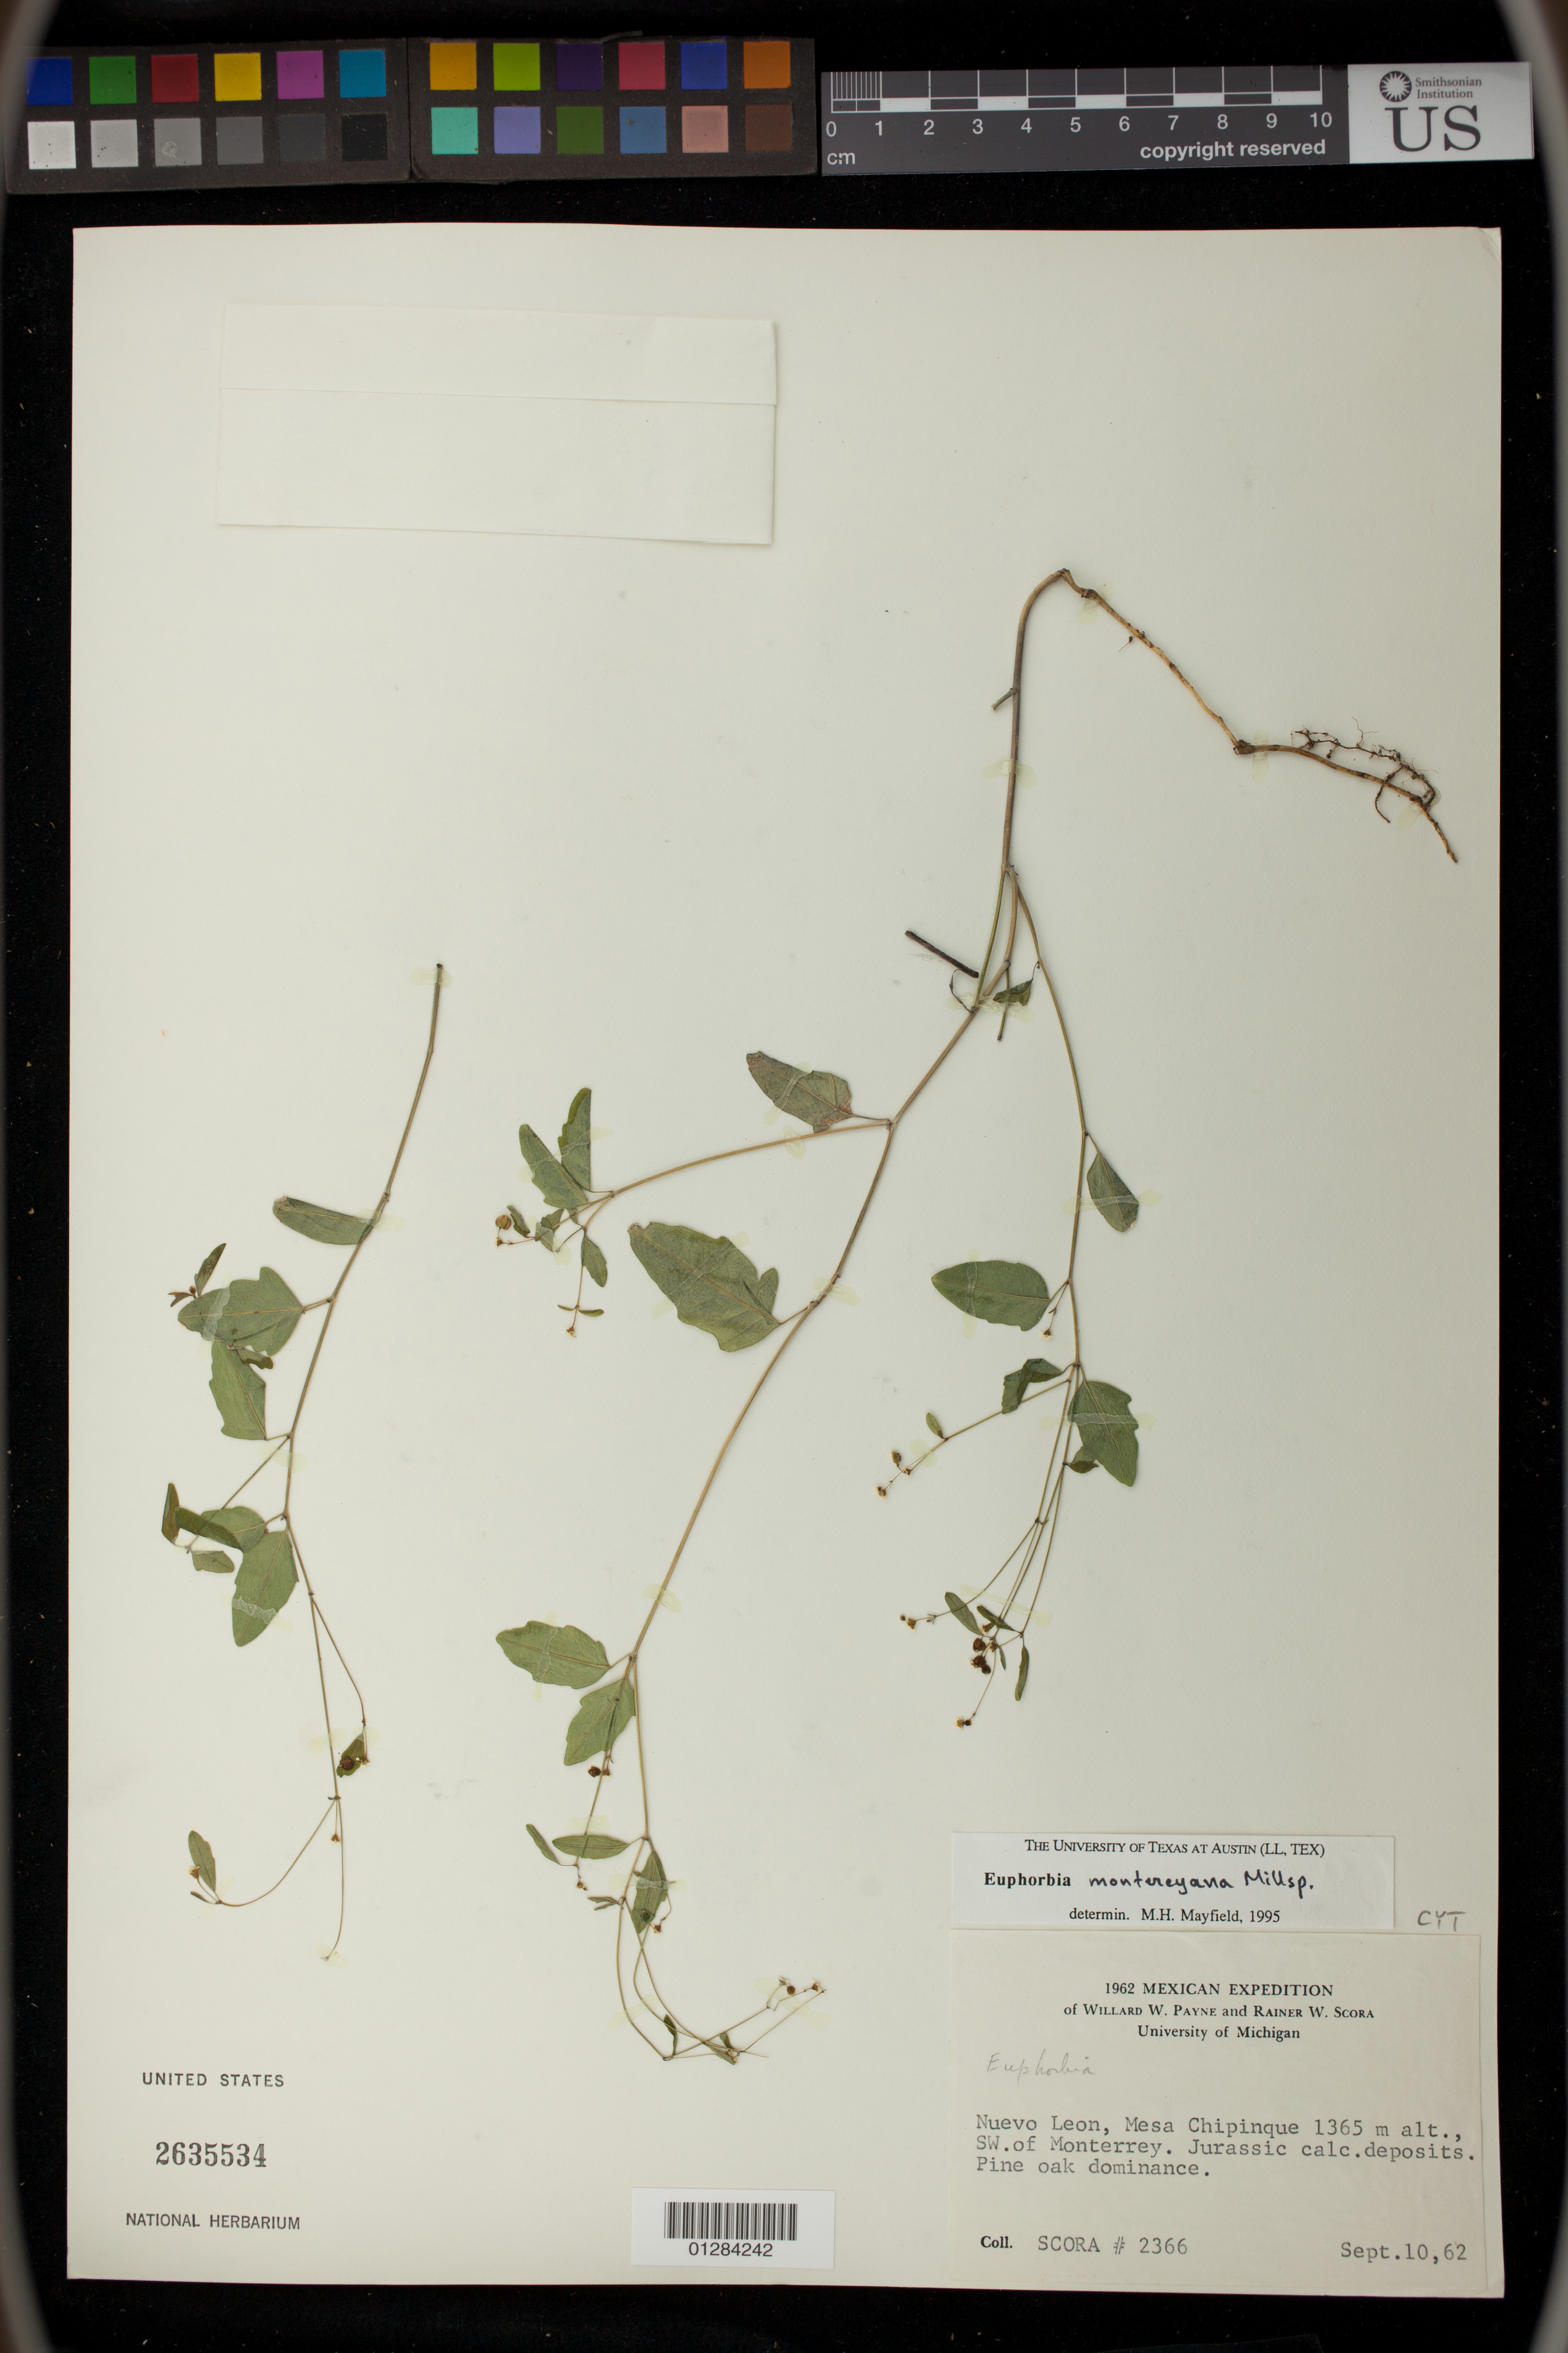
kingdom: Plantae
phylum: Tracheophyta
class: Magnoliopsida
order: Malpighiales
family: Euphorbiaceae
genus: Euphorbia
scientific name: Euphorbia montereyana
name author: Millsp.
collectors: R. Scora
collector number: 2366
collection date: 1962-09-10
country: Mexico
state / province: Nuevo León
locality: Mesa Chipinque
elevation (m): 1365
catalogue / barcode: US 2635534